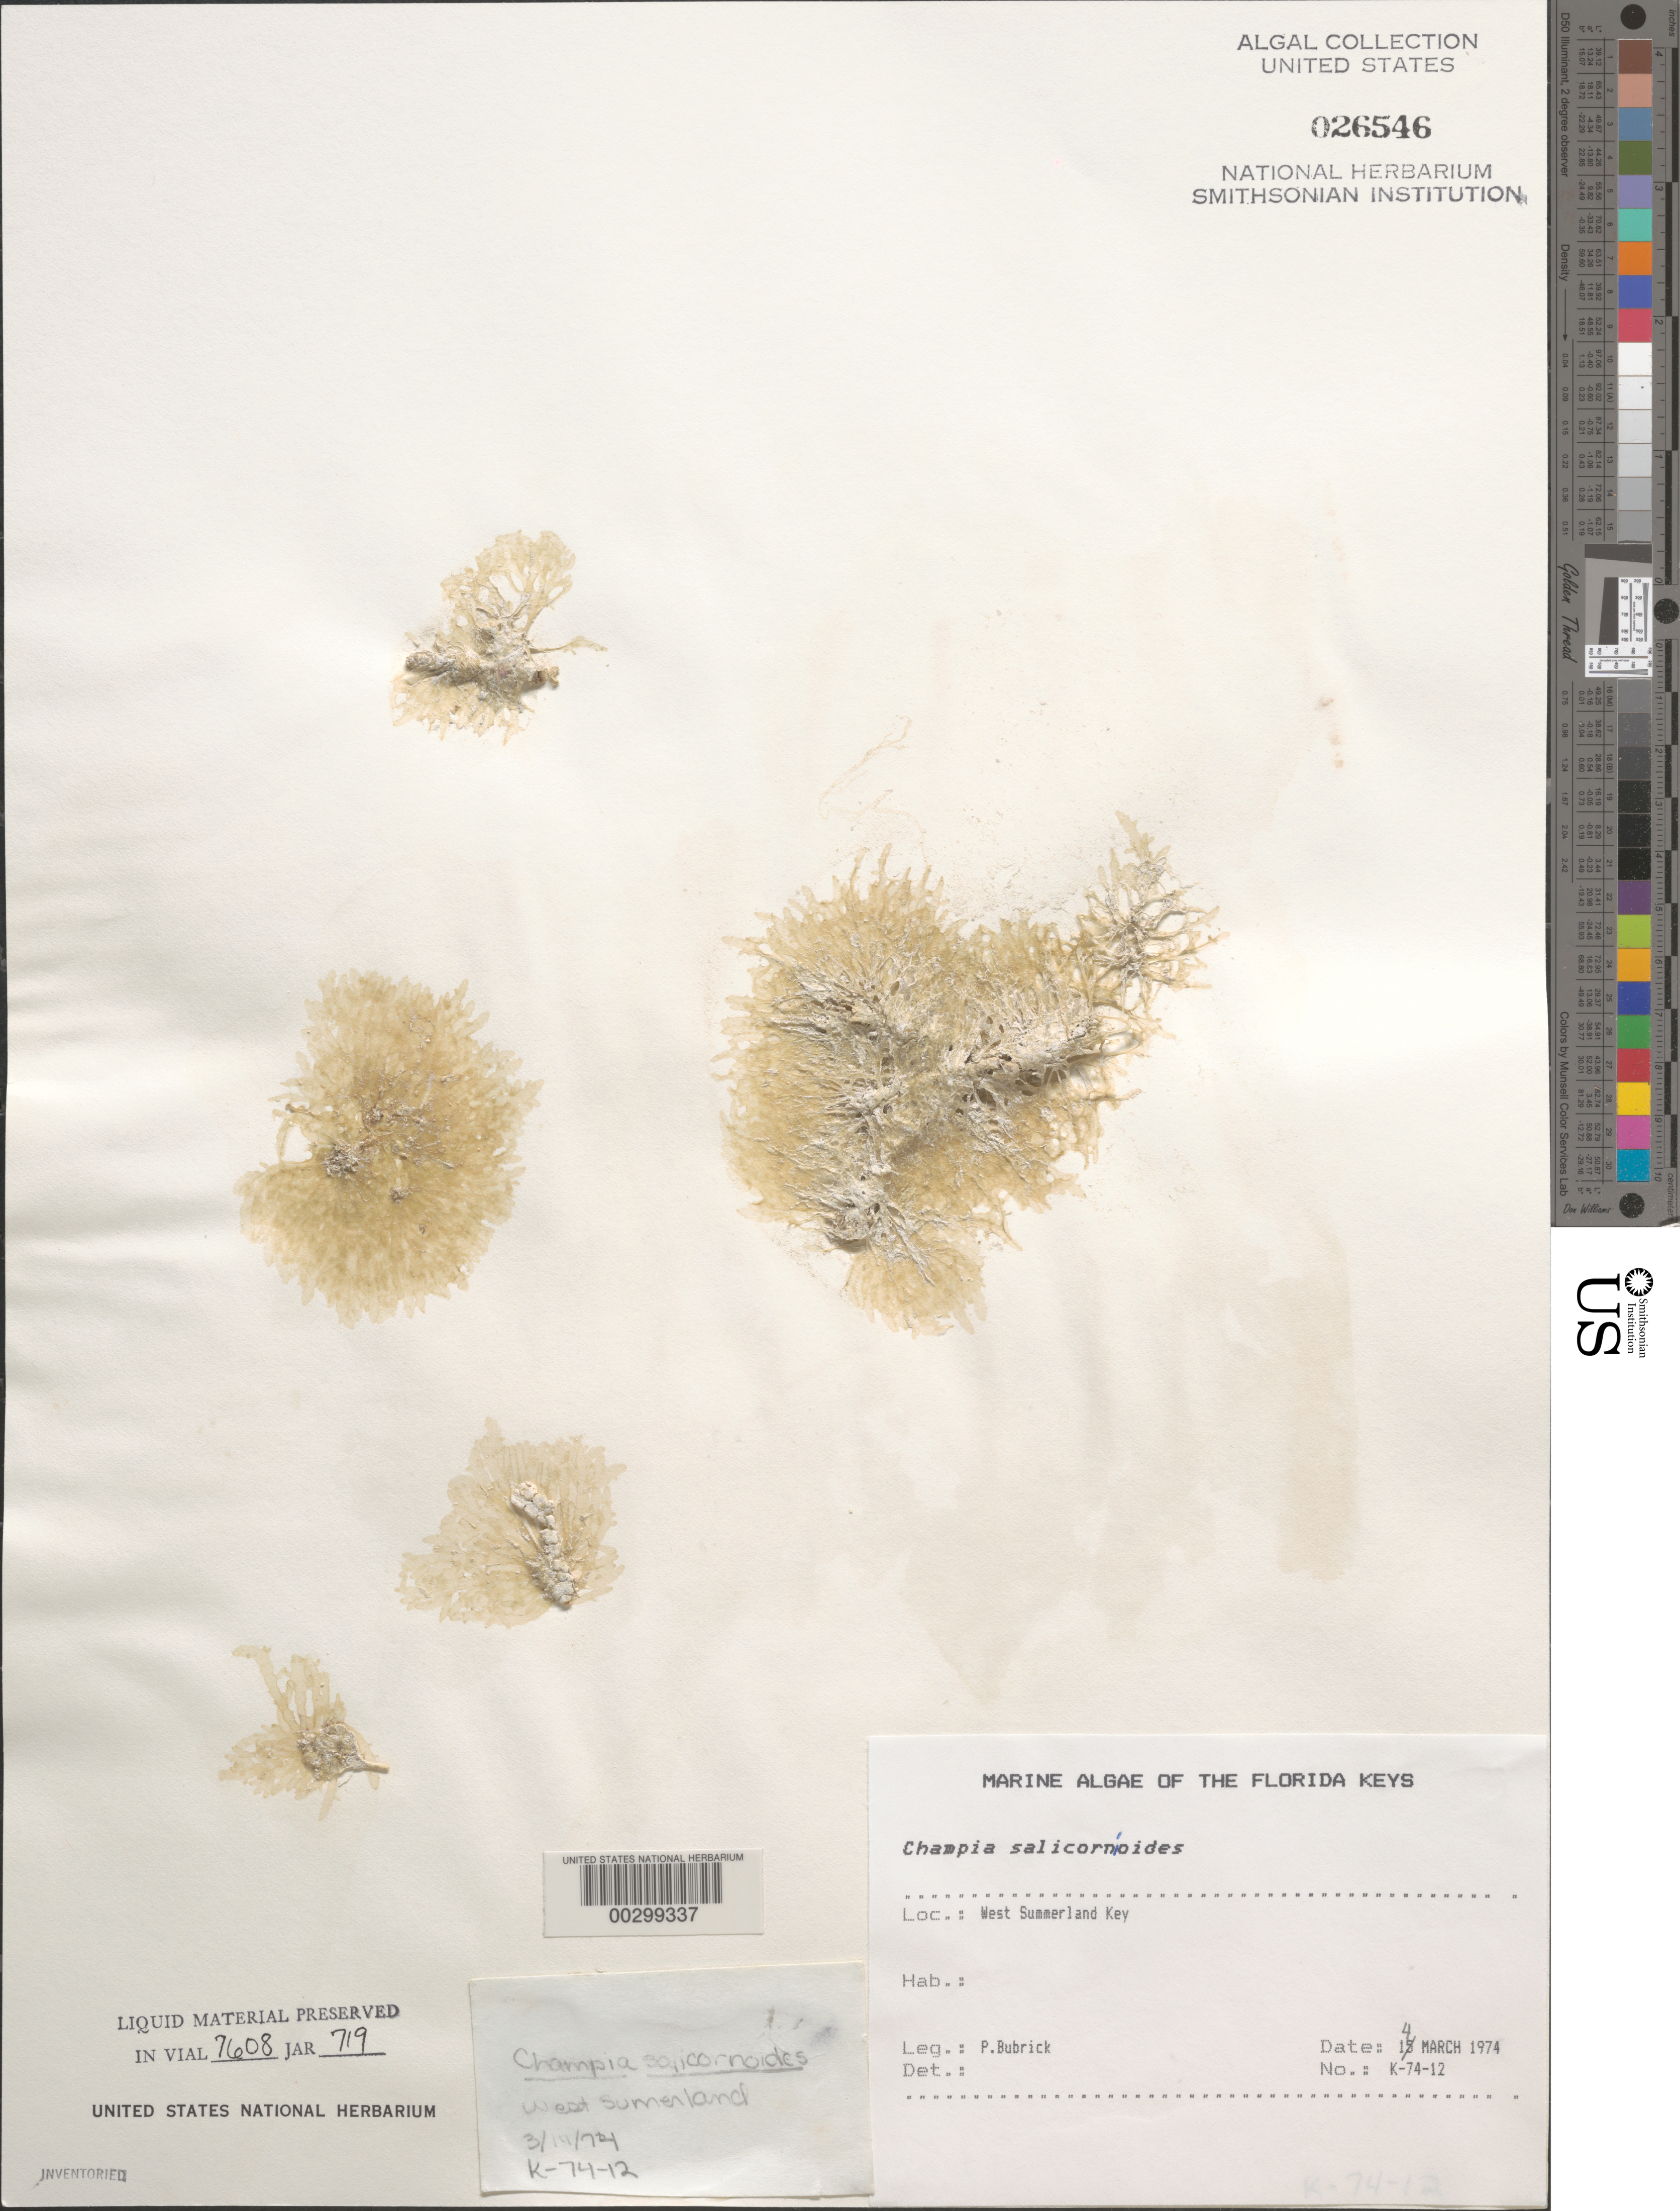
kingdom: Plantae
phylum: Rhodophyta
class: Florideophyceae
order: Rhodymeniales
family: Champiaceae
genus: Champia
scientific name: Champia salicornioides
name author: Harv.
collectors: P. Bubrick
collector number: K-74-12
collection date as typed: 14 Mar 1974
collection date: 1974-03-14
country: United States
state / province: Florida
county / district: Monroe County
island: West Summerland Key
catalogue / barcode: US 26546